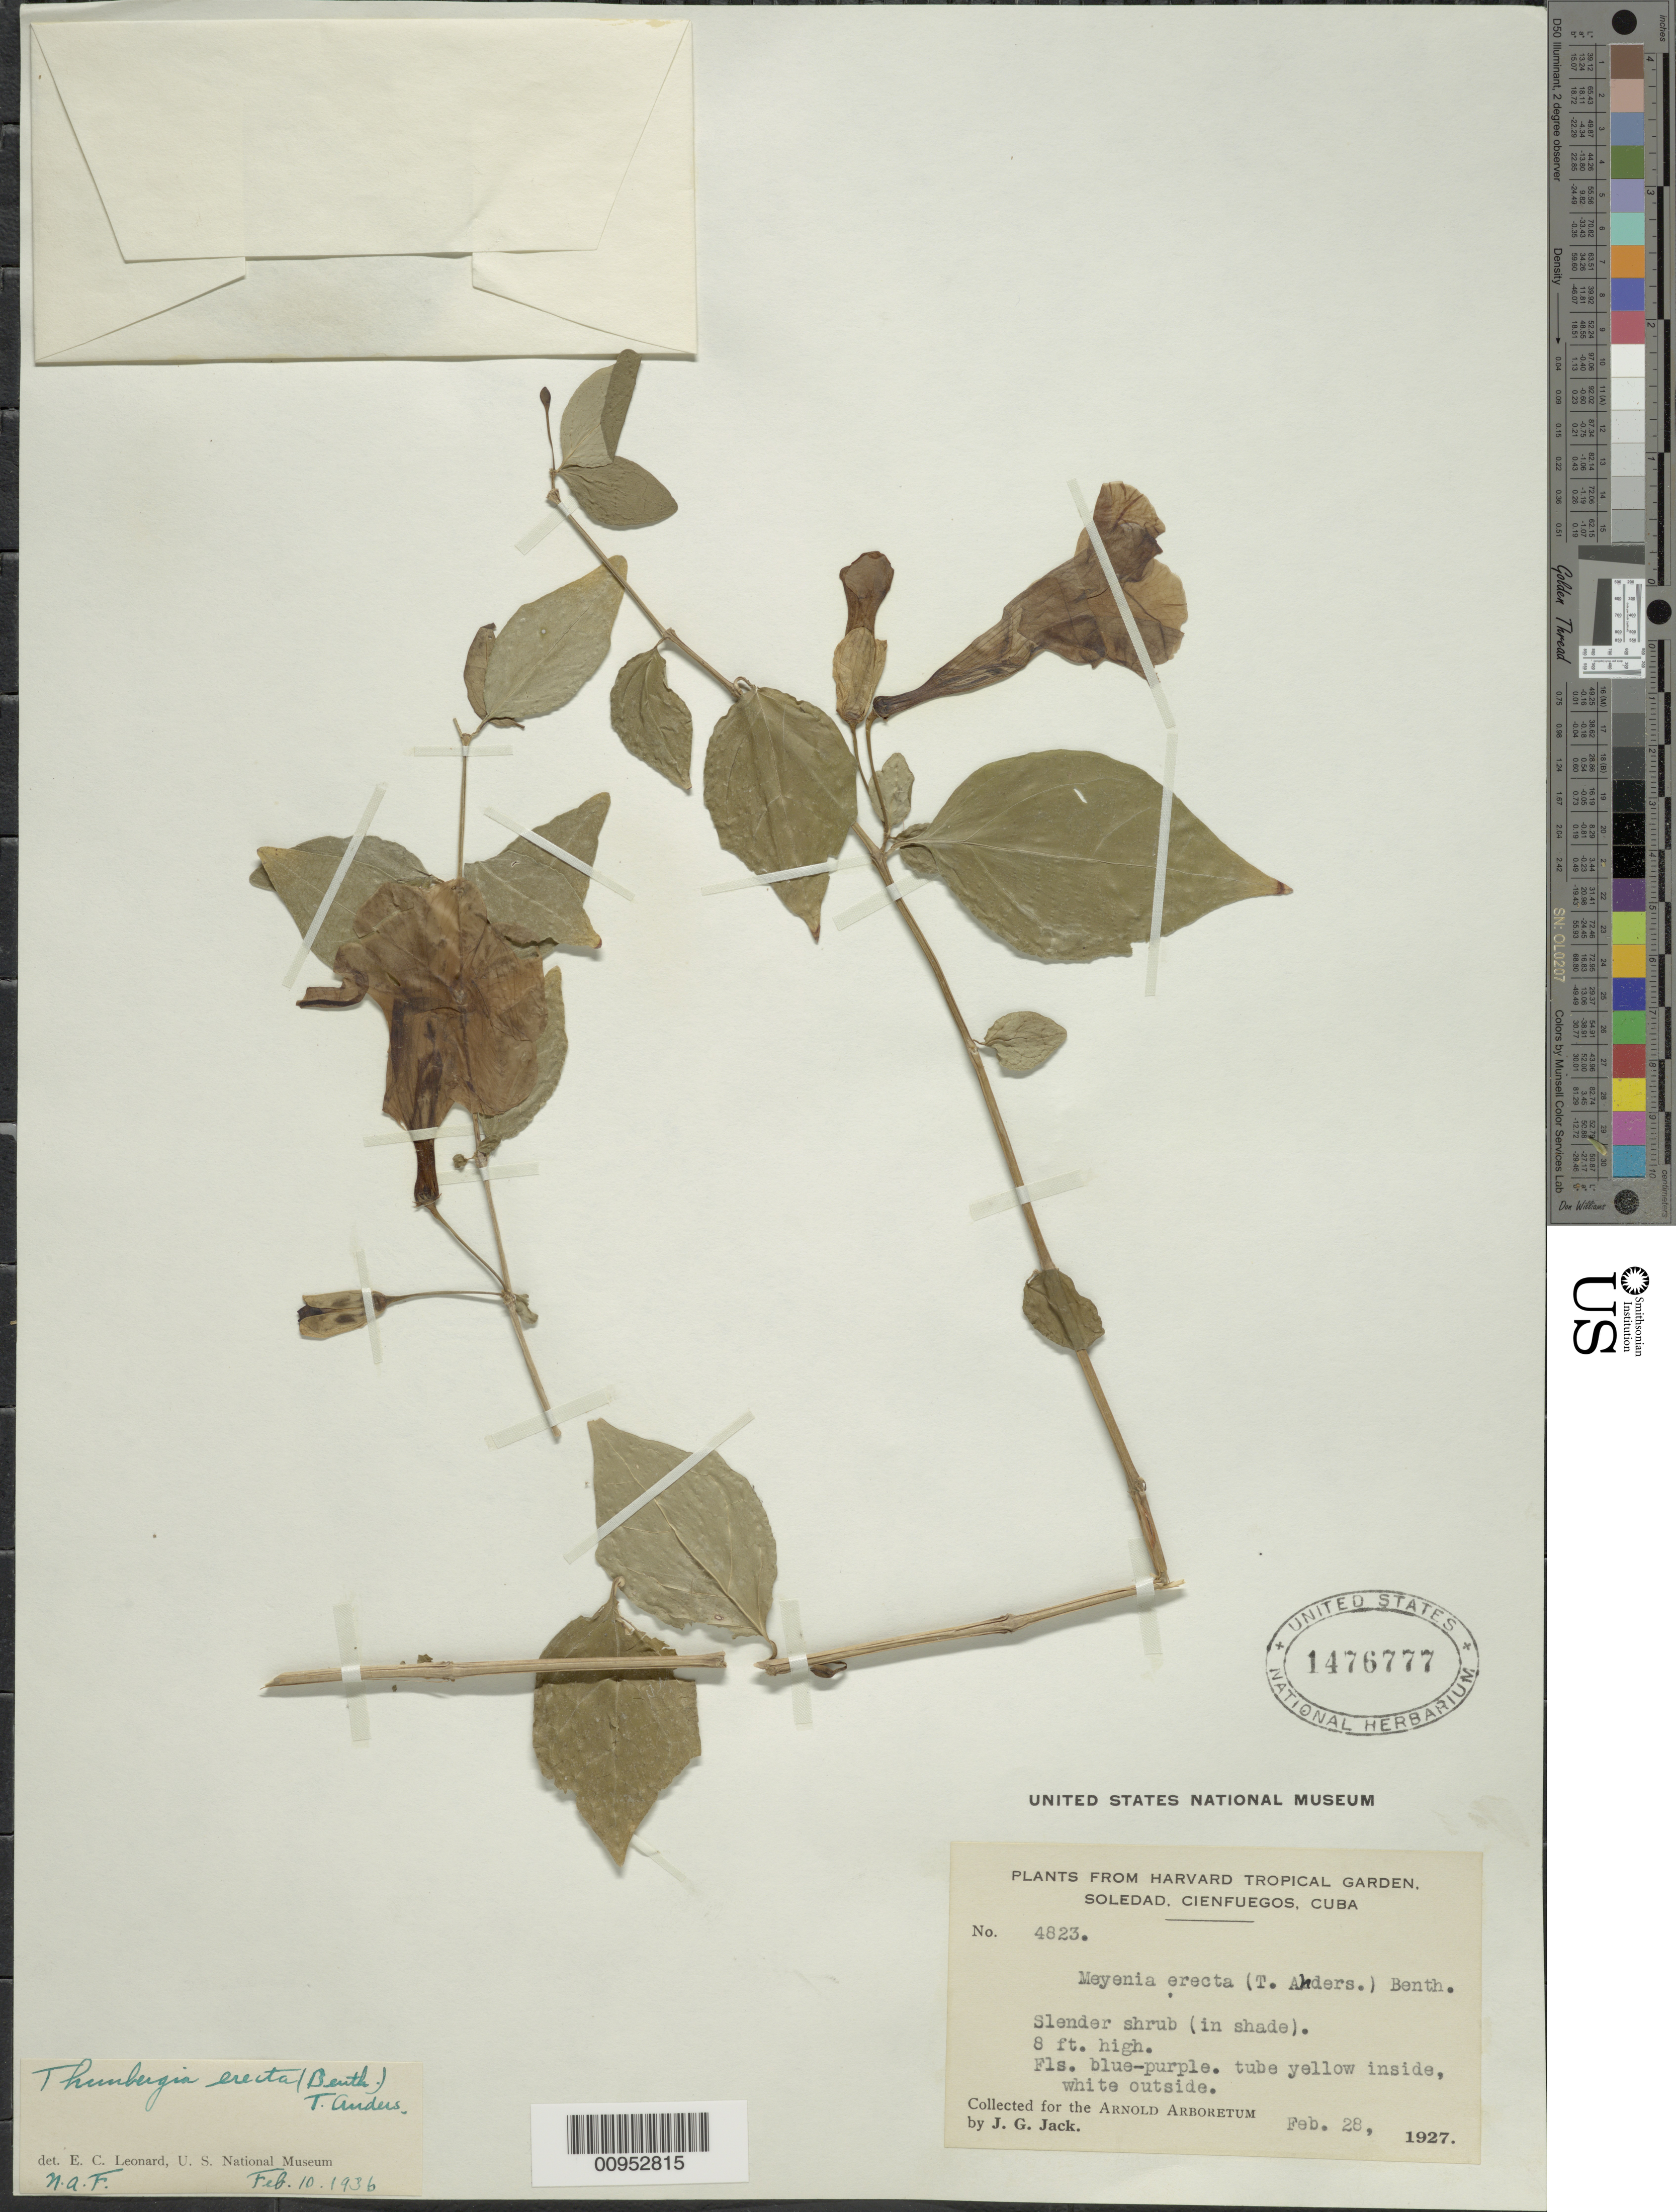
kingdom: Plantae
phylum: Tracheophyta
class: Magnoliopsida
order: Lamiales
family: Acanthaceae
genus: Thunbergia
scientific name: Thunbergia erecta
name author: (Benth.) T. Anderson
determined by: Leonard, Emery C., (US)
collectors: J. G. Jack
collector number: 4823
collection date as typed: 28 Feb 1927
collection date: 1927-02-28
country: Cuba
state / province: Cienfuegos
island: Cuba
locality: Soledad, Cienfuegos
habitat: In shade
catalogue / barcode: US 1476777